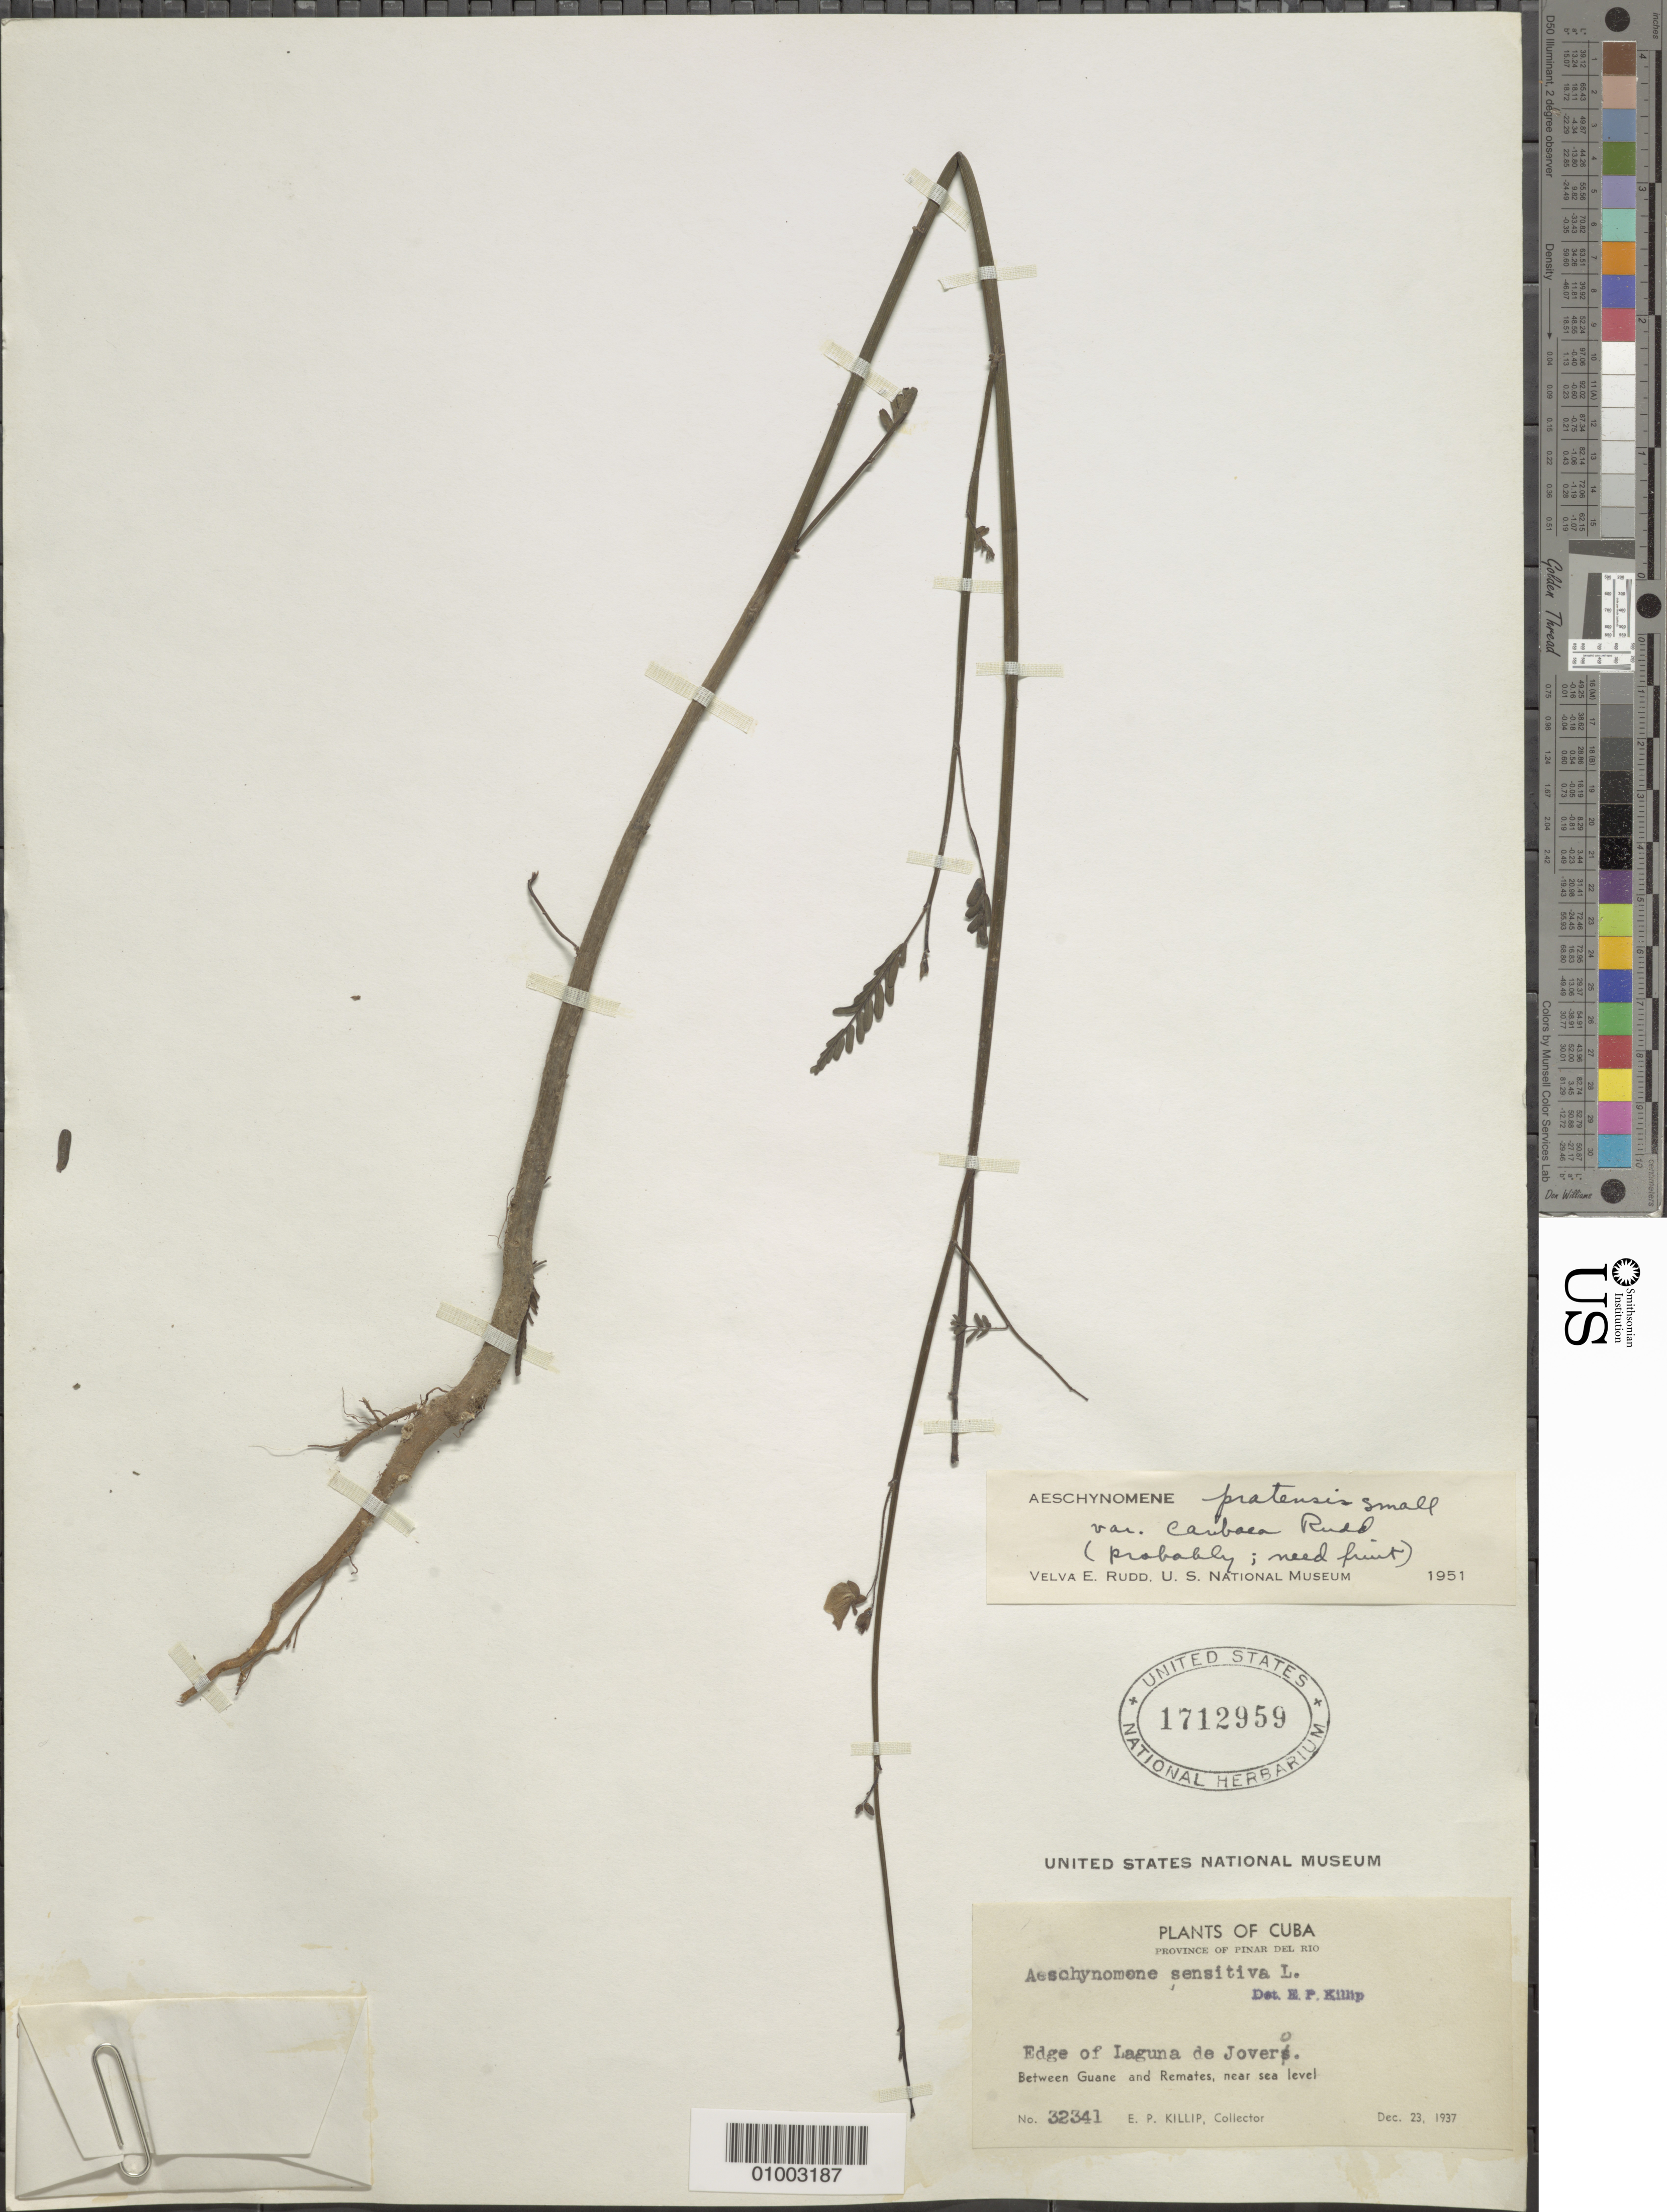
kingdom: Plantae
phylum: Tracheophyta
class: Magnoliopsida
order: Fabales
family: Fabaceae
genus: Aeschynomene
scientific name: Aeschynomene pratensis var. caribaea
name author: Rudd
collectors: E. P. Killip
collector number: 32341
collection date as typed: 23 Dec 1937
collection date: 1937-12-23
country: Cuba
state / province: Pinar del Rio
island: Cuba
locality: Edge of Laguna de Jovero, Between Guane and Remates, near sea level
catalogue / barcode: US 1712959